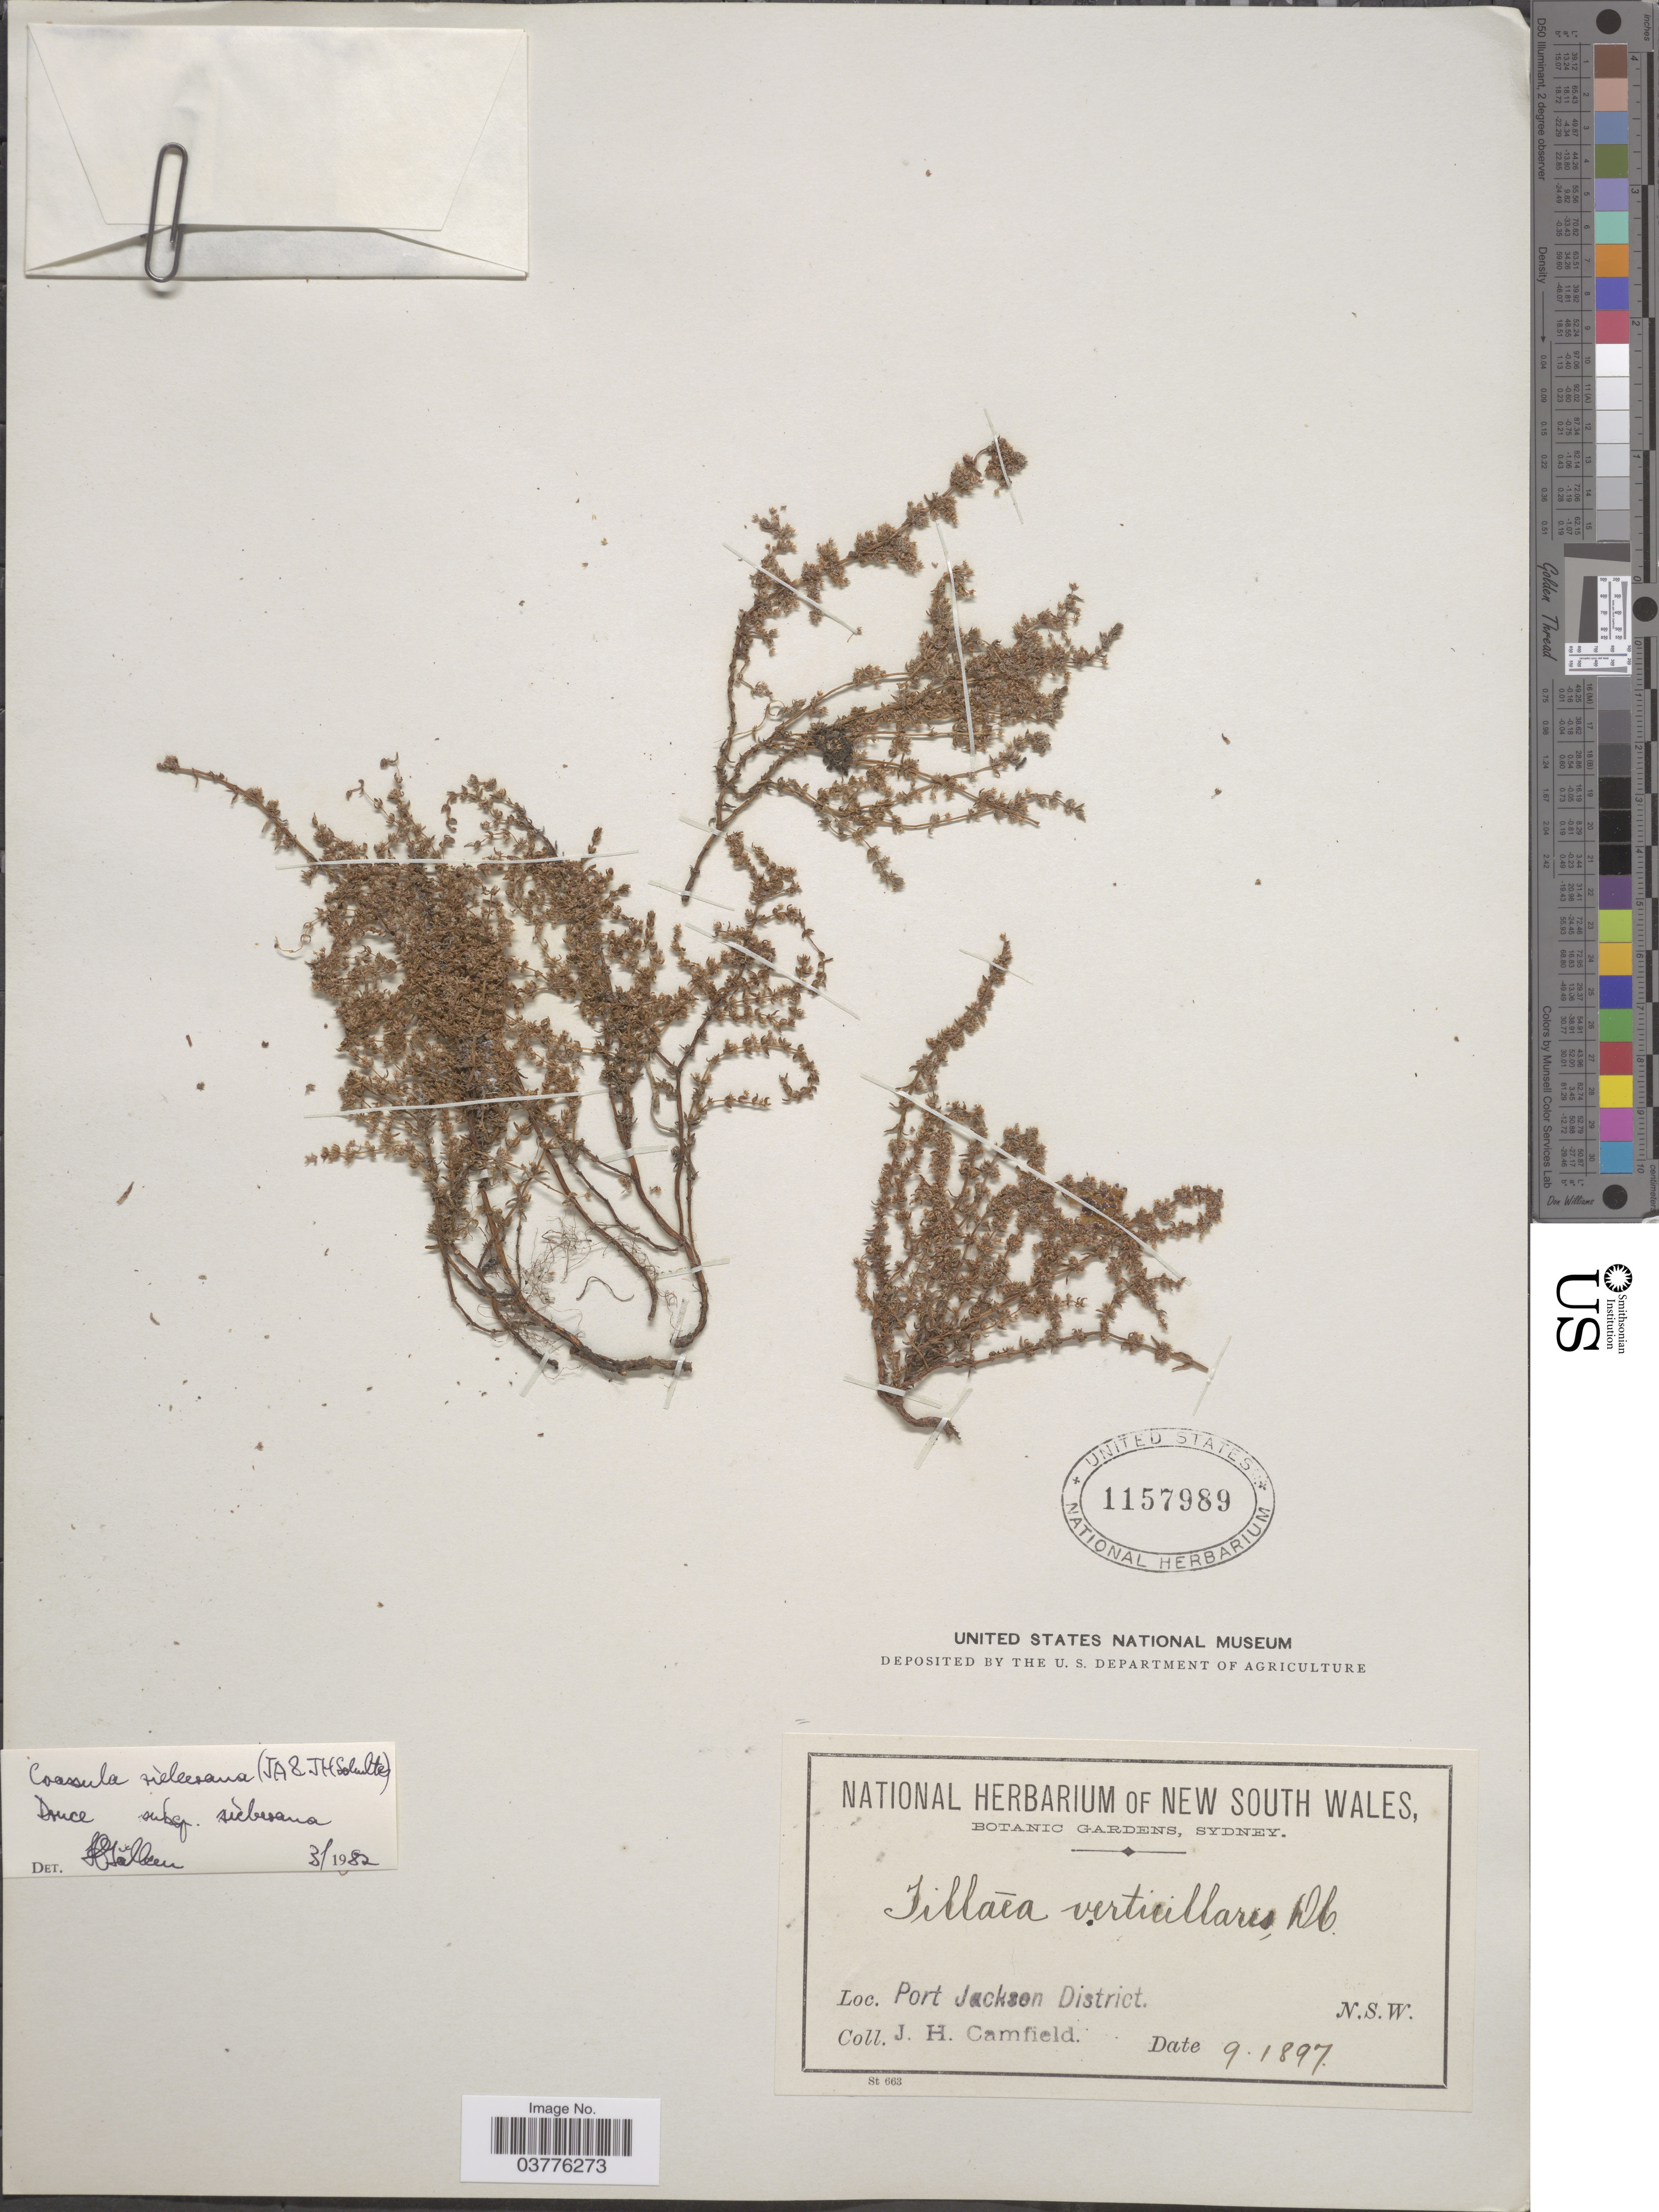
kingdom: Plantae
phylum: Tracheophyta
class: Magnoliopsida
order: Saxifragales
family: Crassulaceae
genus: Crassula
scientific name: Crassula sieberiana subsp. sieberiana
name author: (Schult. & Schult. f.) Druce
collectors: J. Camfield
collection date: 1897-09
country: Australia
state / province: New South Wales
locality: Port Jackson District.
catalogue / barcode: US 1157989